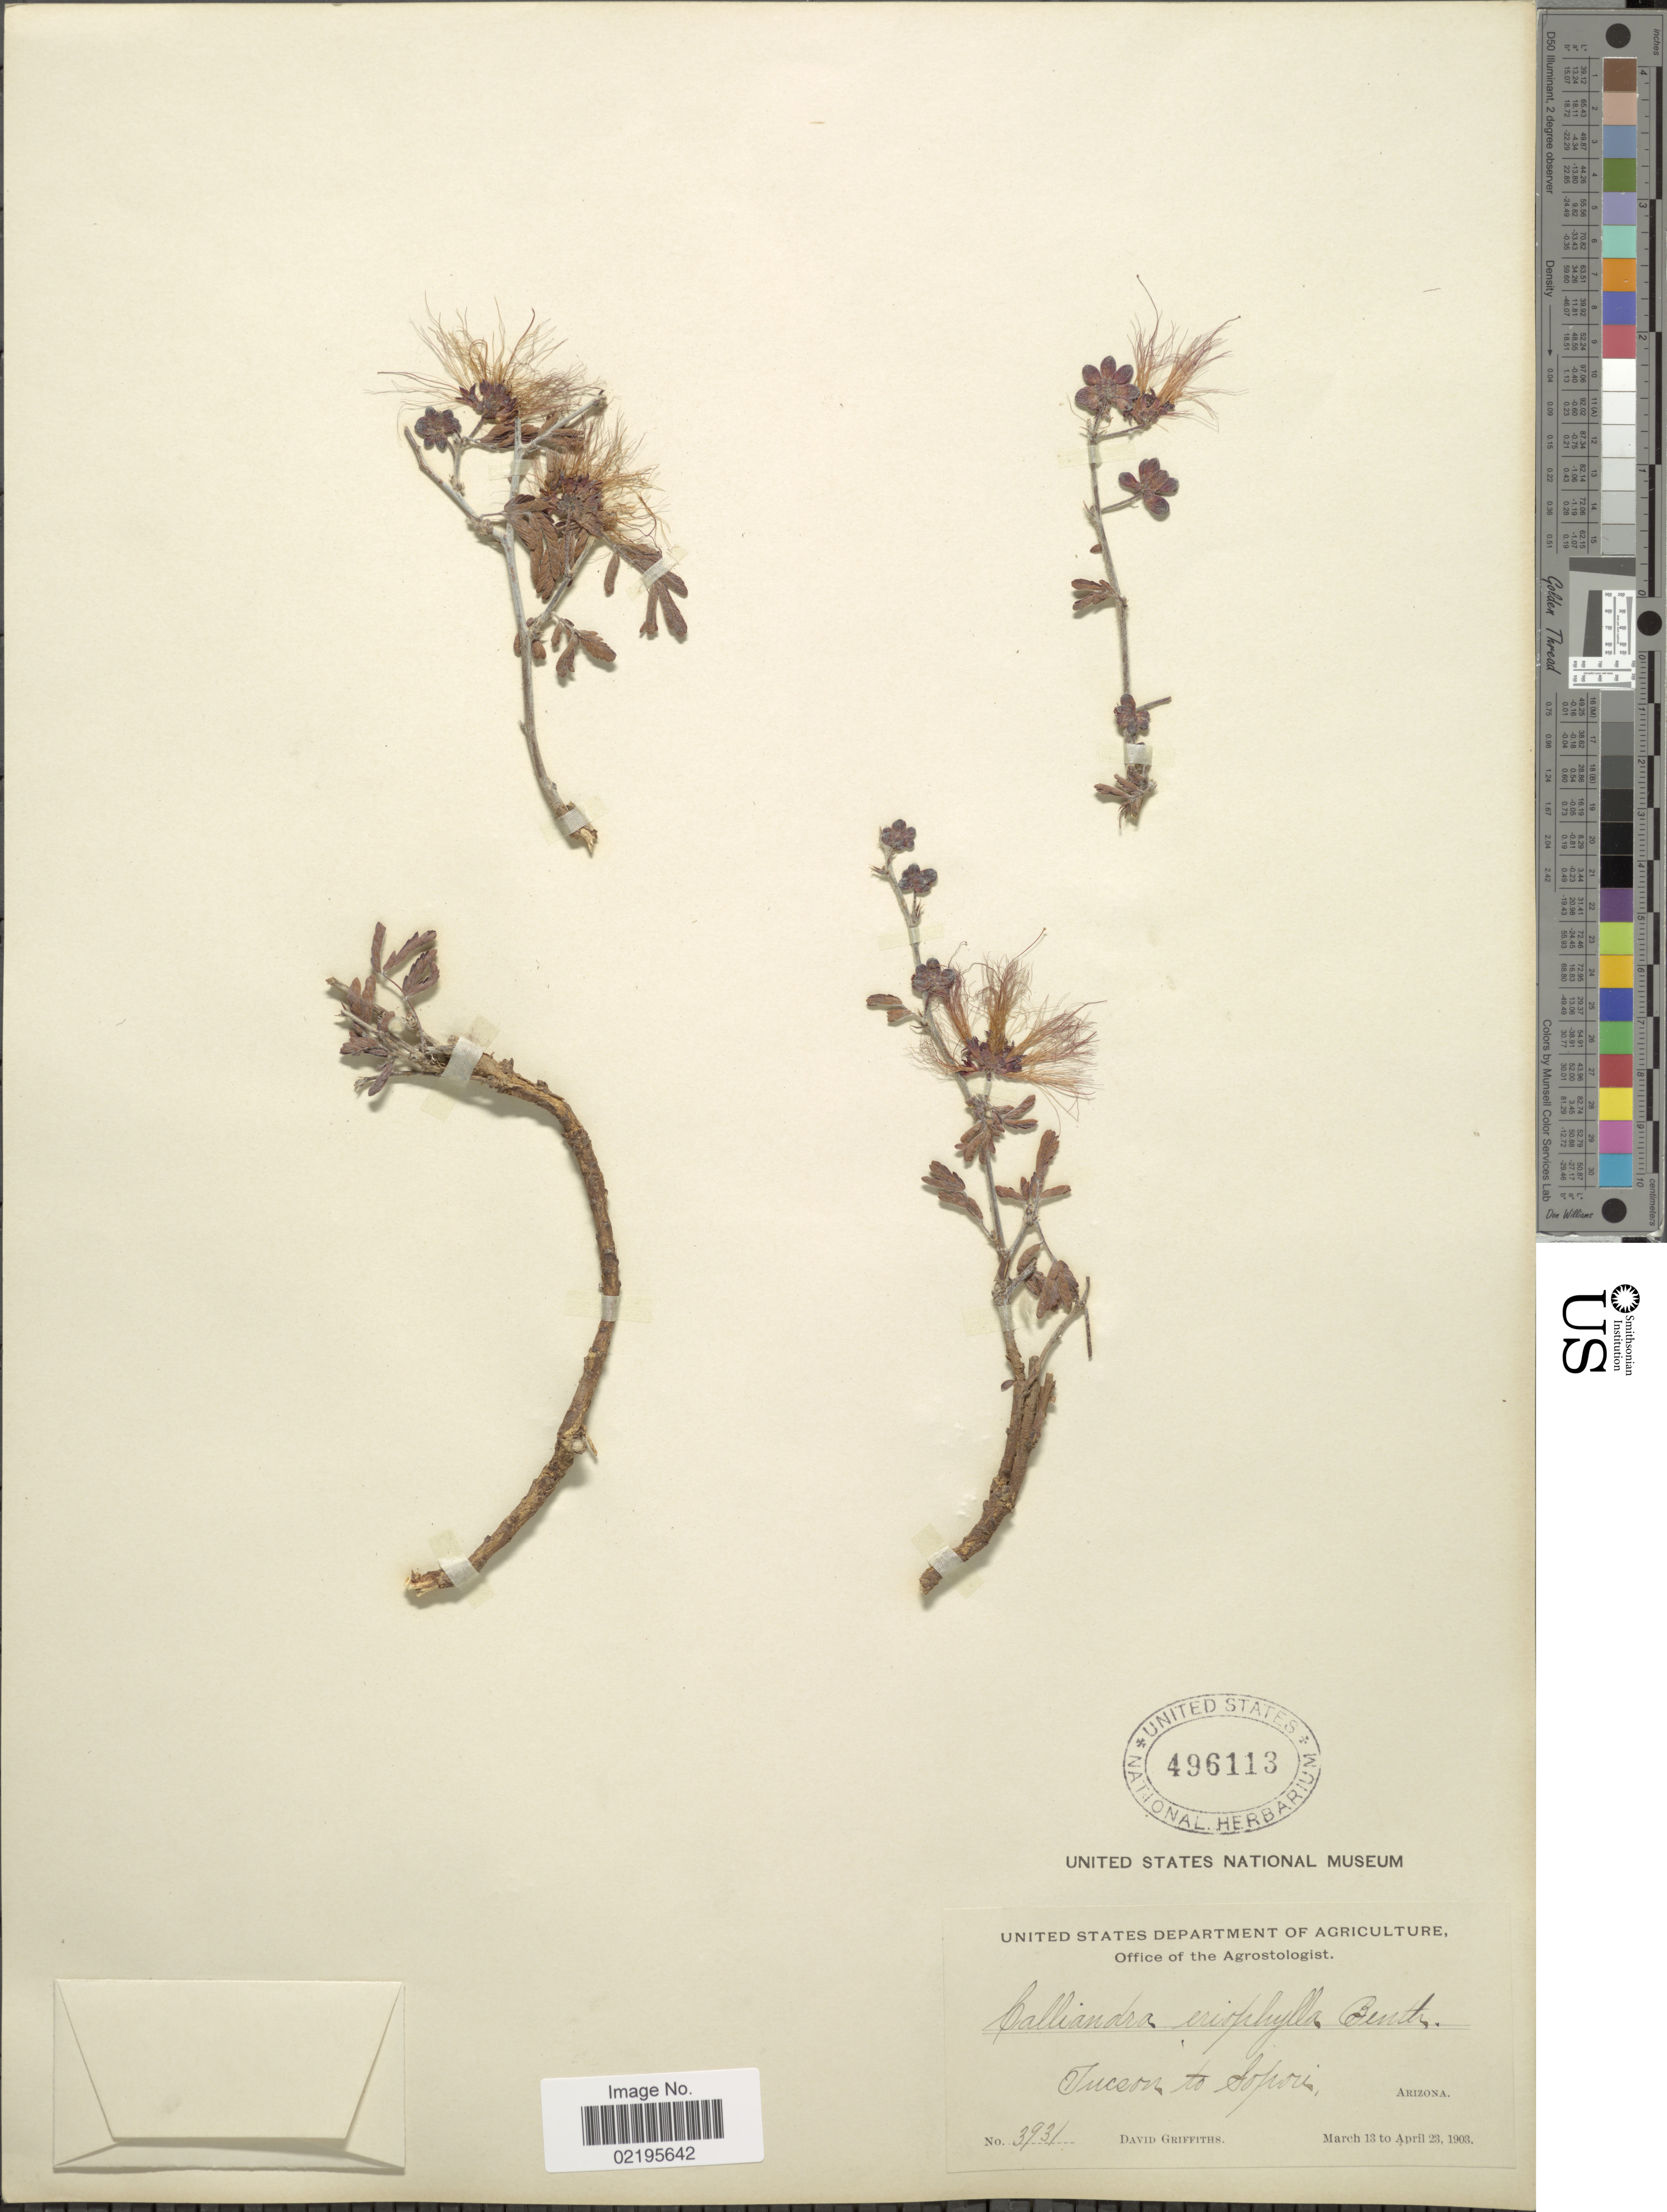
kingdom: Plantae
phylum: Tracheophyta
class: Magnoliopsida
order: Fabales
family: Fabaceae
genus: Calliandra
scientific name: Calliandra eriophylla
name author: Benth.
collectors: D. Griffiths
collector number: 3931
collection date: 1903-03-13/1903-04-23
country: United States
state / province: Arizona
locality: Tucson to Sopori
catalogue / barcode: US 496113